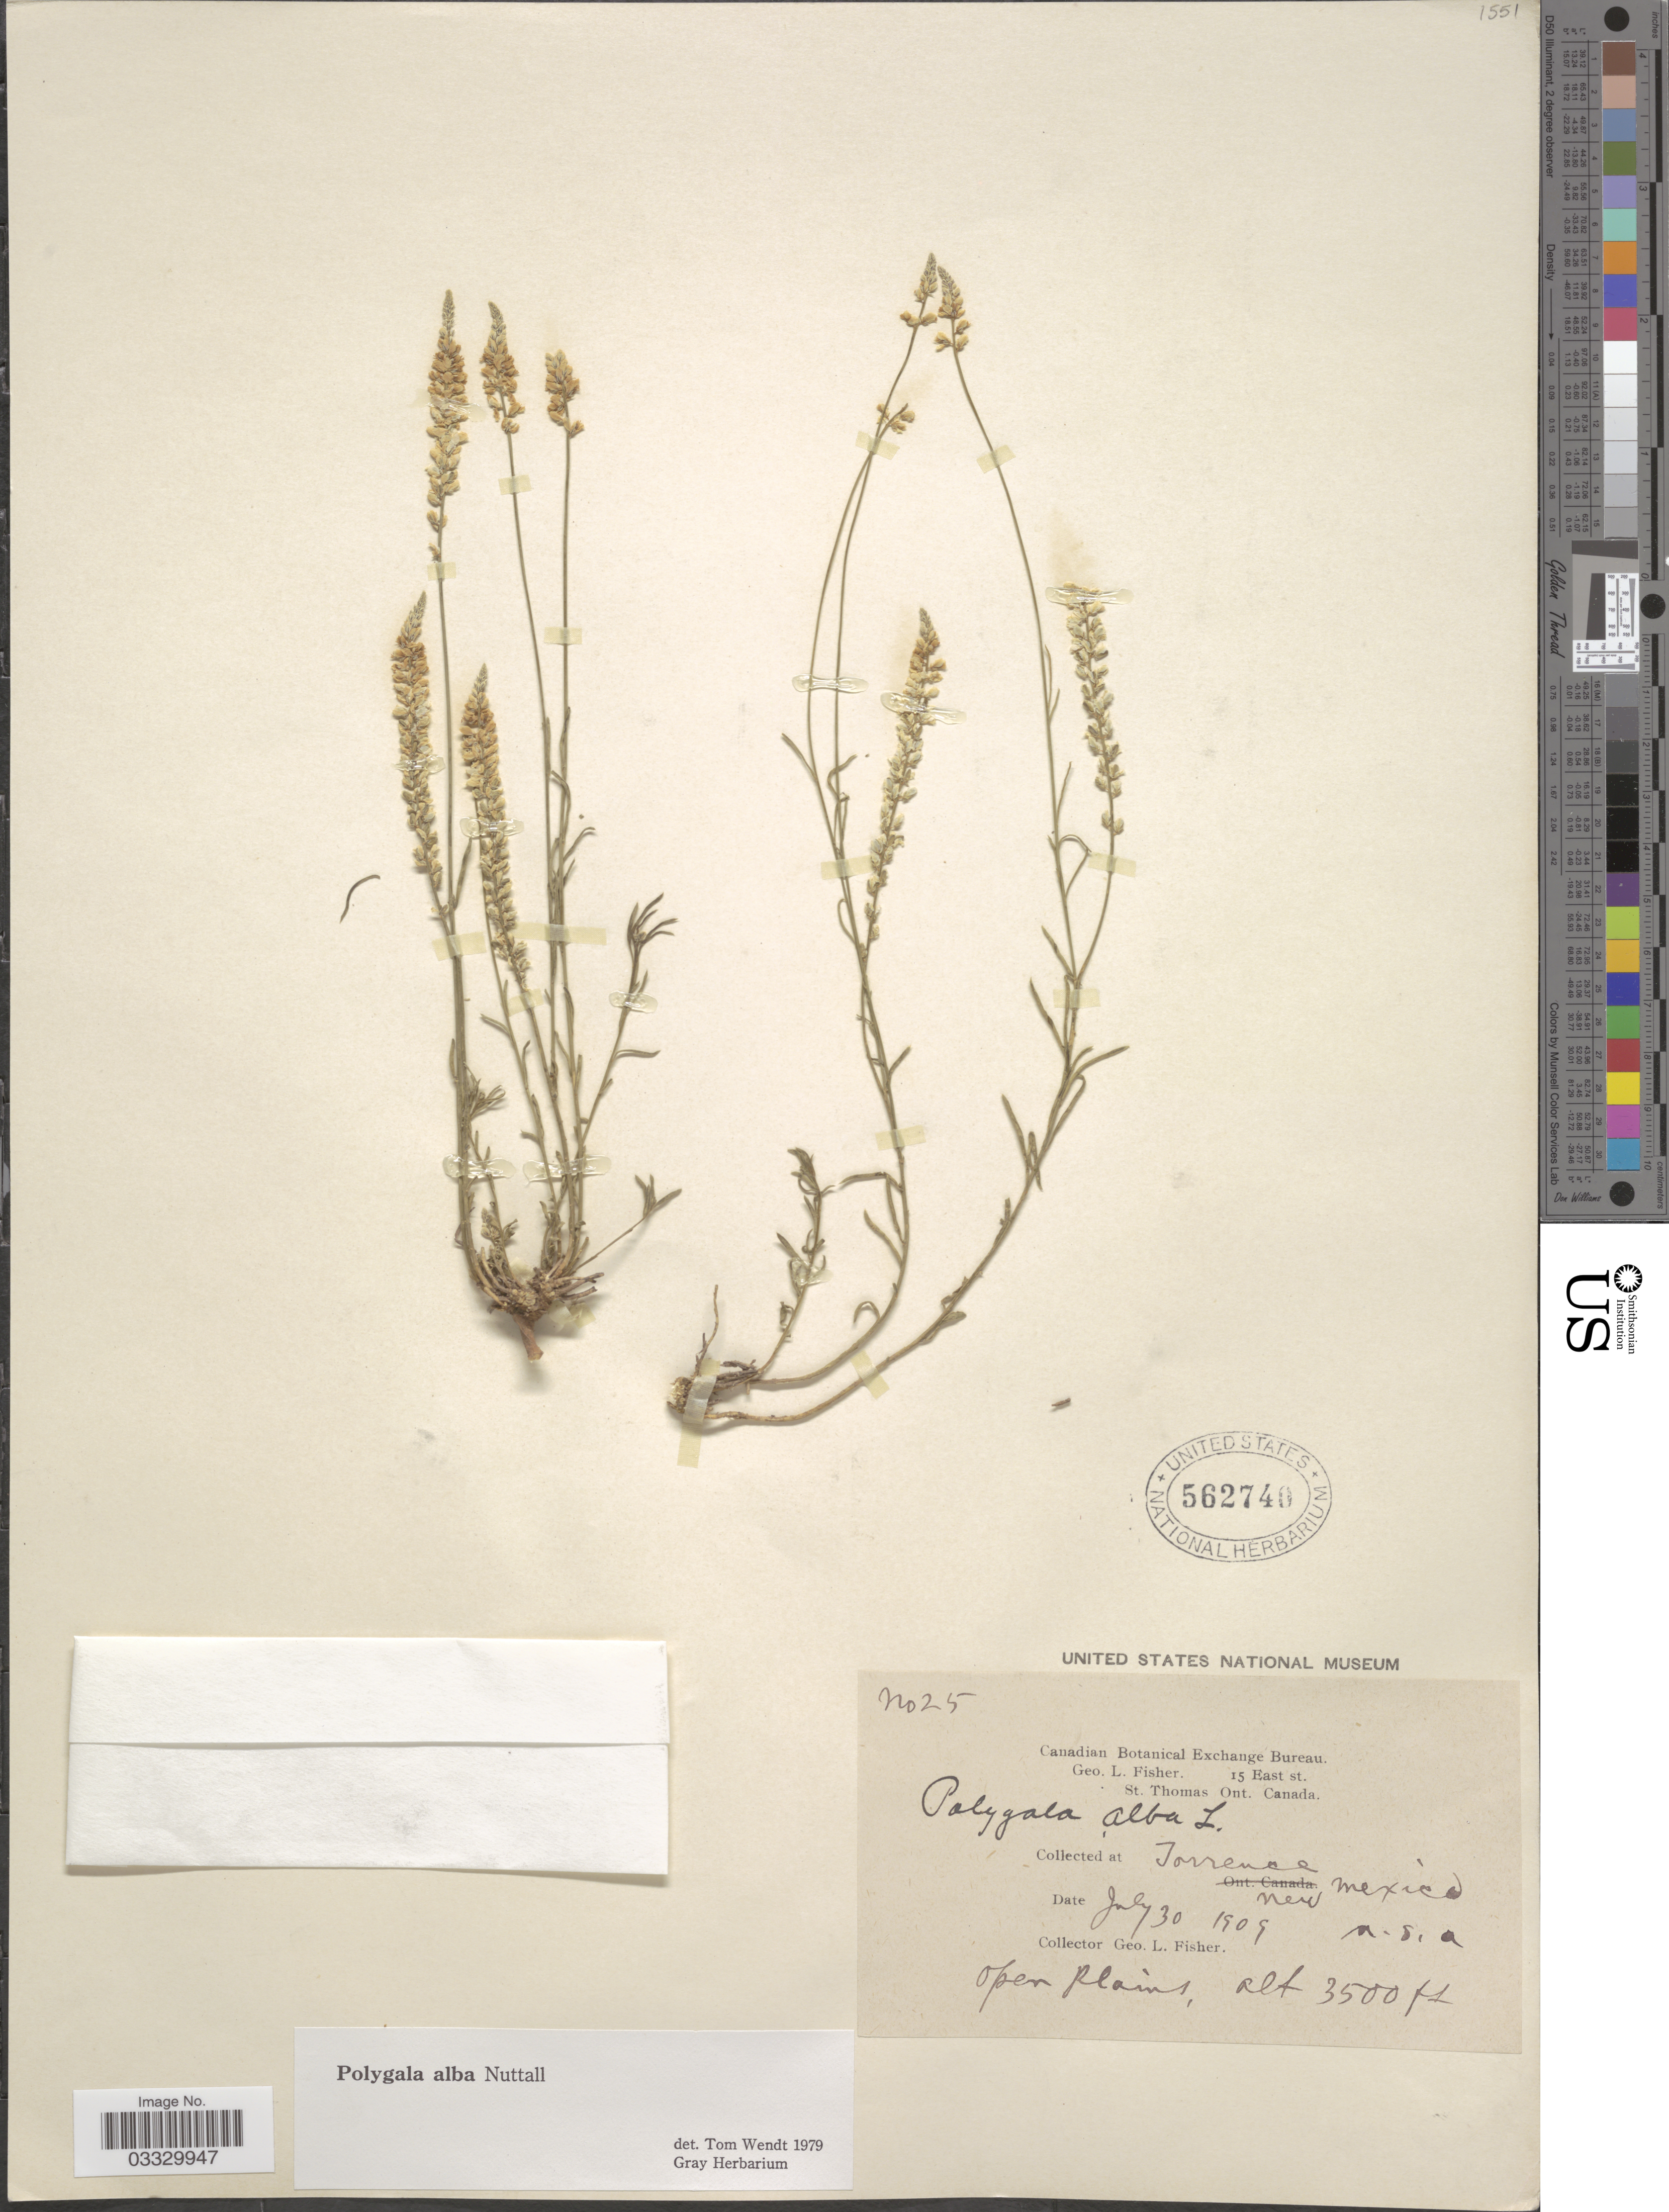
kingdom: Plantae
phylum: Tracheophyta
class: Magnoliopsida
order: Fabales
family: Polygalaceae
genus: Polygala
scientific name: Polygala alba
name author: Nutt.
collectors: G. L. Fisher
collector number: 25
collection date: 1909-07-30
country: United States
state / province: New Mexico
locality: Torrence.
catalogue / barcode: US 562740